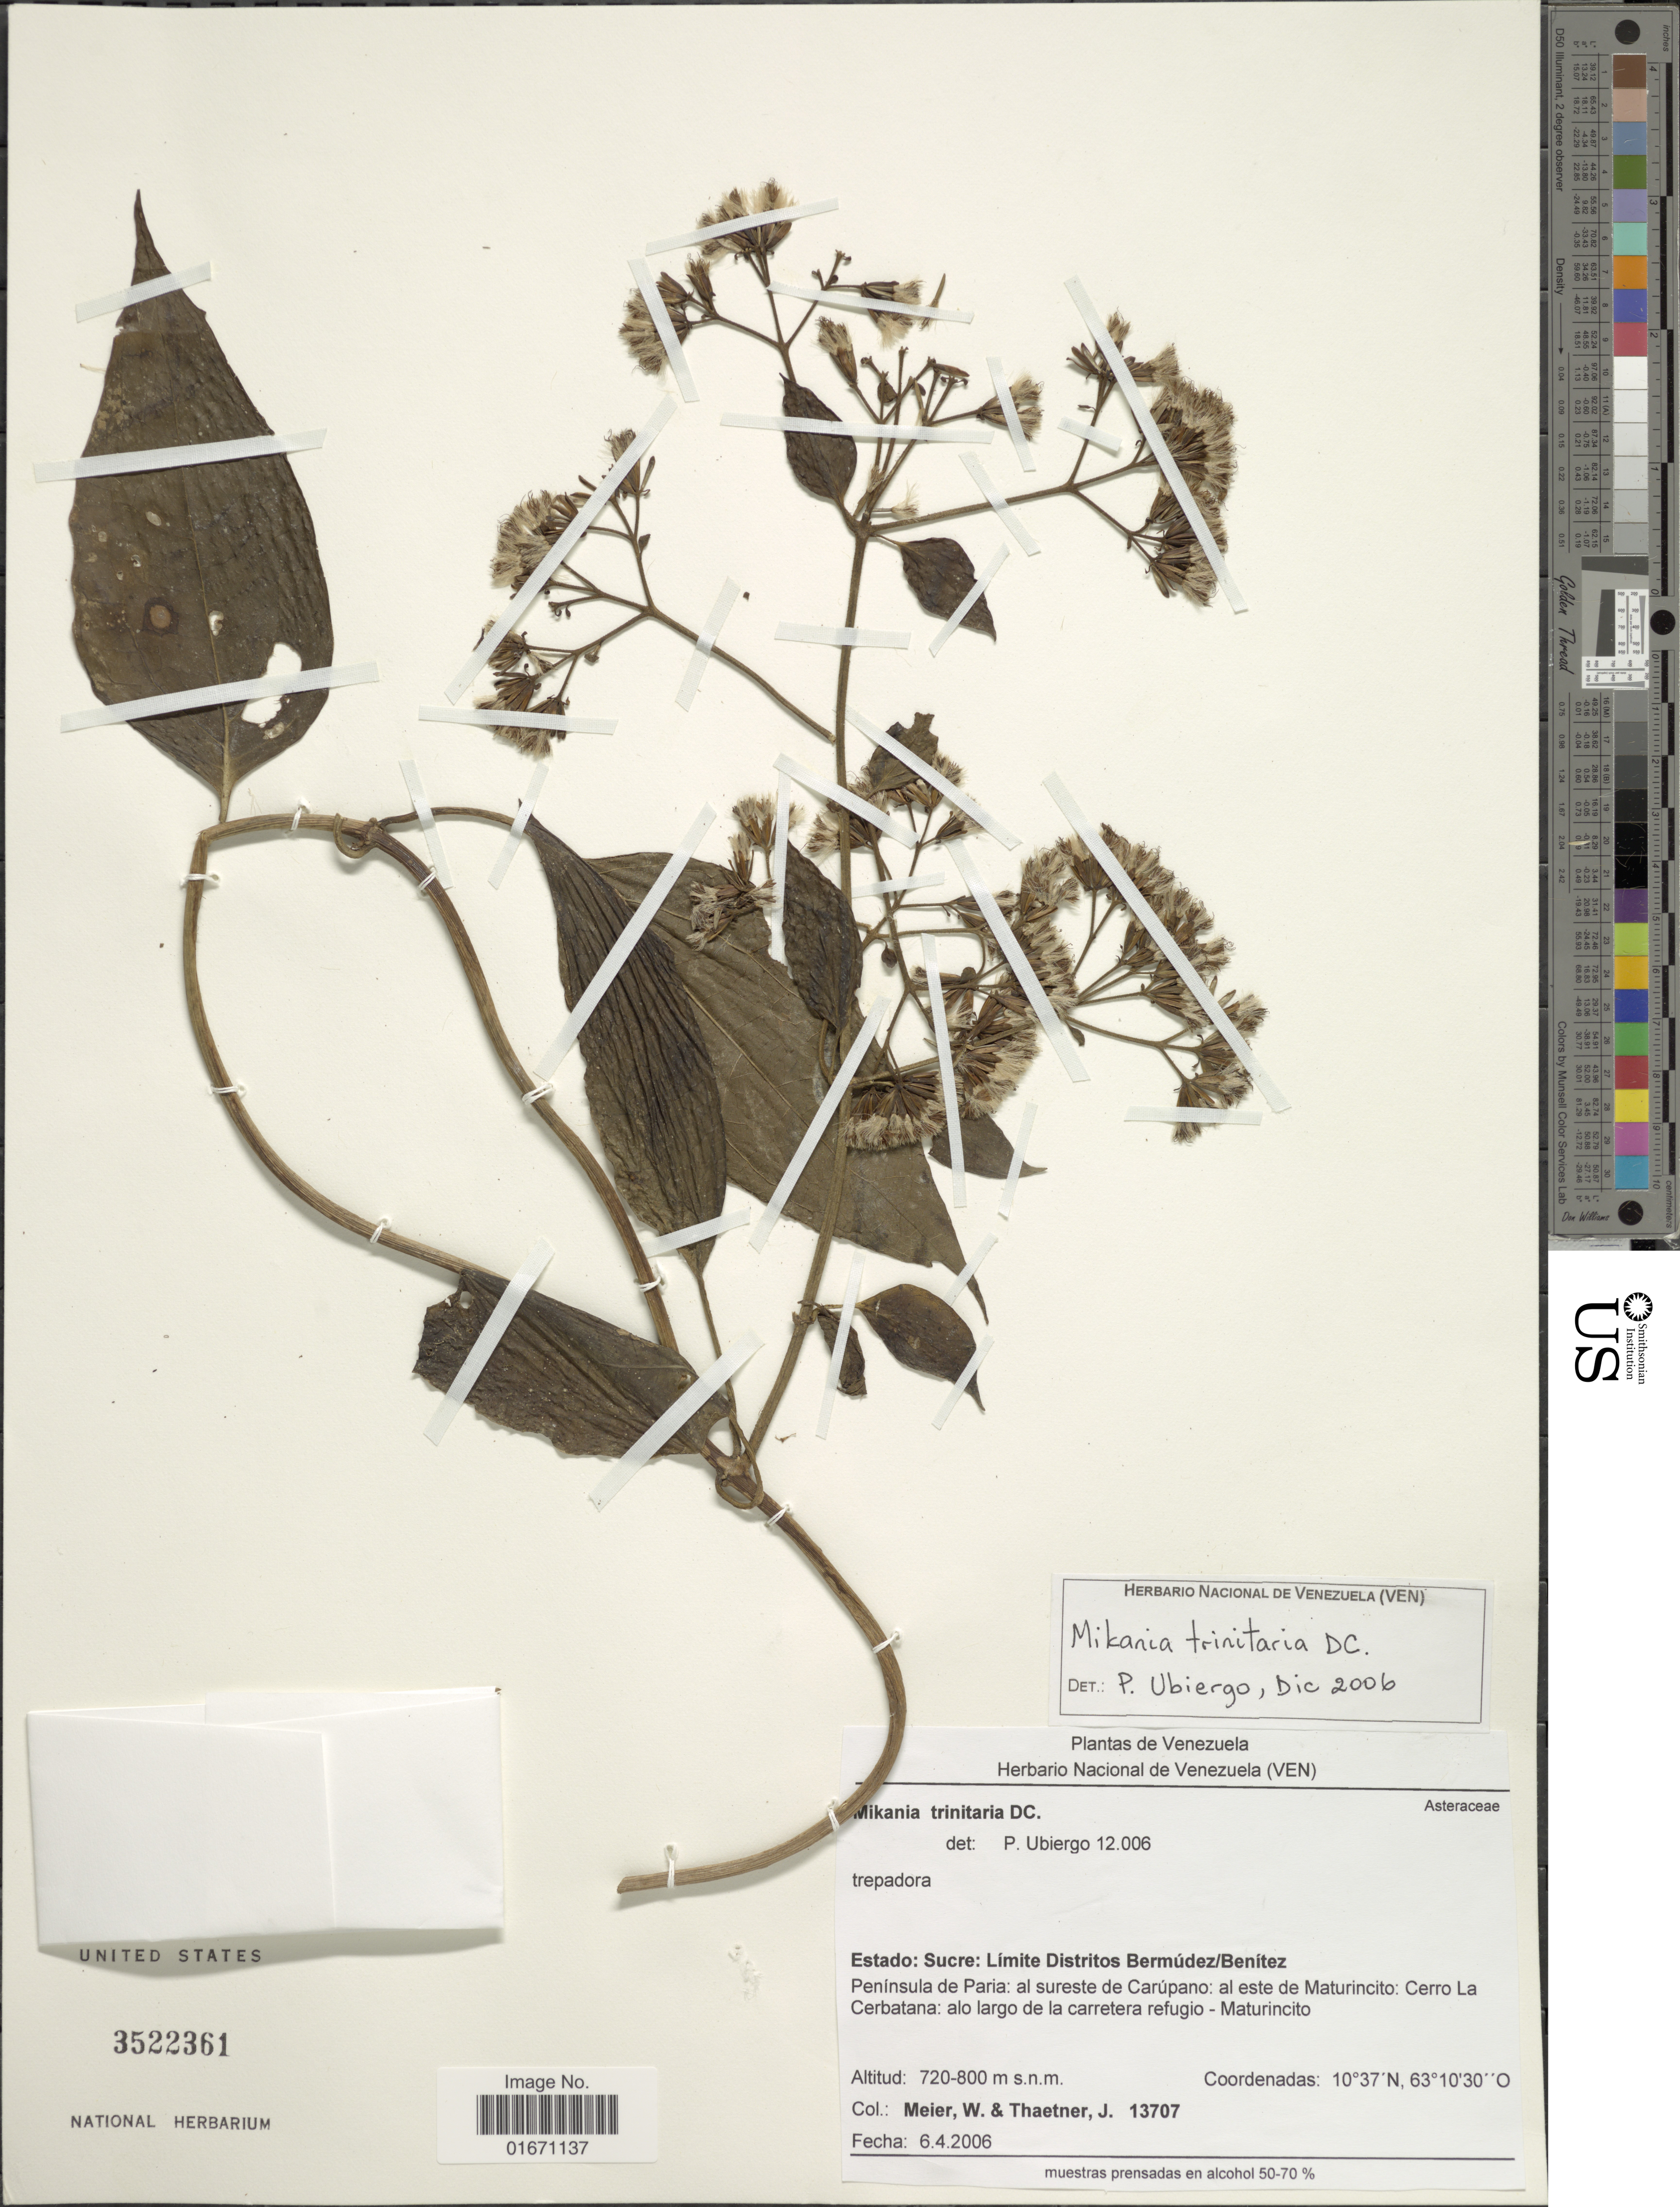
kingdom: Plantae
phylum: Tracheophyta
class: Magnoliopsida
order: Asterales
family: Asteraceae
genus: Mikania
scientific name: Mikania sp.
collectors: W. Meier & J. Thaetner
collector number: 13707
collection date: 2006-04-06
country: Venezuela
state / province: Sucre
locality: Limite Distritos Bermudez/Benitez, Peninsula de Paria, al sureste de Carupano, al este de Maturincito, CerroLa Cerbatana, alo largo de la carretera refugio-Maturincito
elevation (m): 720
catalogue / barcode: US 3522361